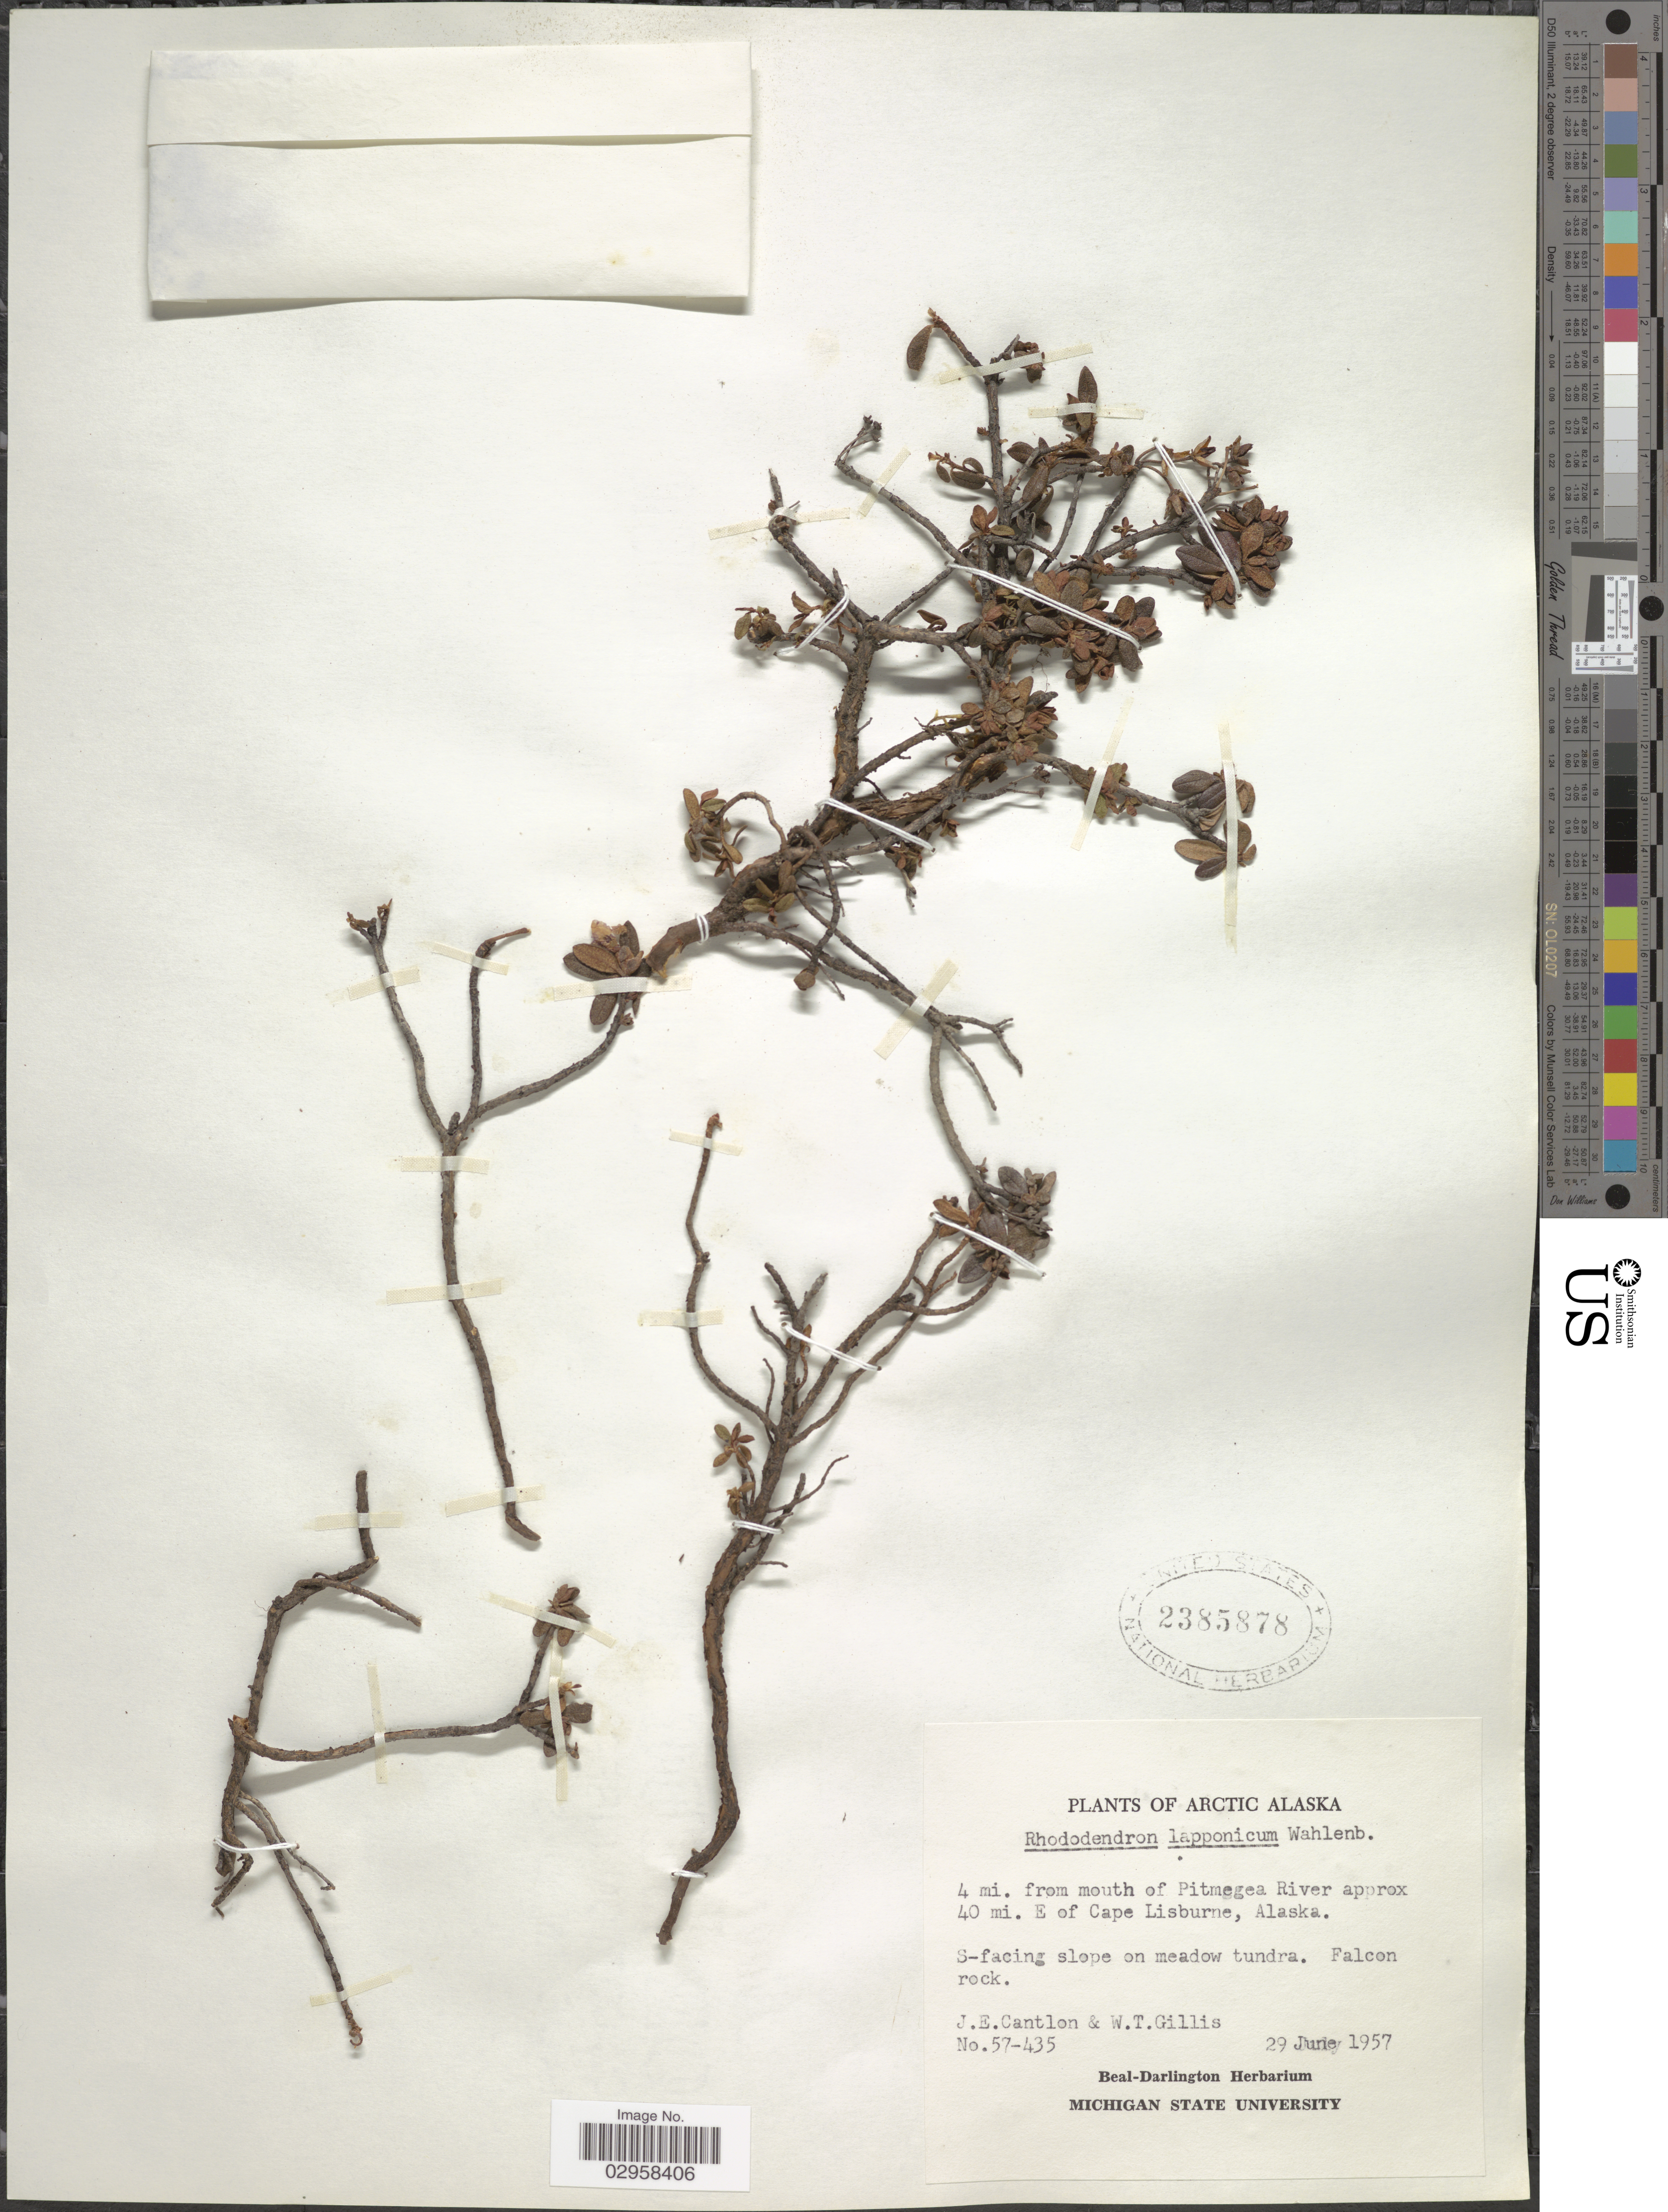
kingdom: Plantae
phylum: Tracheophyta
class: Magnoliopsida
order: Ericales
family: Ericaceae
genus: Rhododendron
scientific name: Rhododendron lapponicum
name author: (L.) Wahlenb.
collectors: J. Cantlon & W. T. Gillis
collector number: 57-435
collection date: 1957-06-29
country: United States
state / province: Alaska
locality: Arctic Alaska. 4 mi. from mouth of Pitmegea River approx. 40 mi. E of Cape Lisburne. S-facing slope on meadow tundra. Falcon rock.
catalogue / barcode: US 2385878